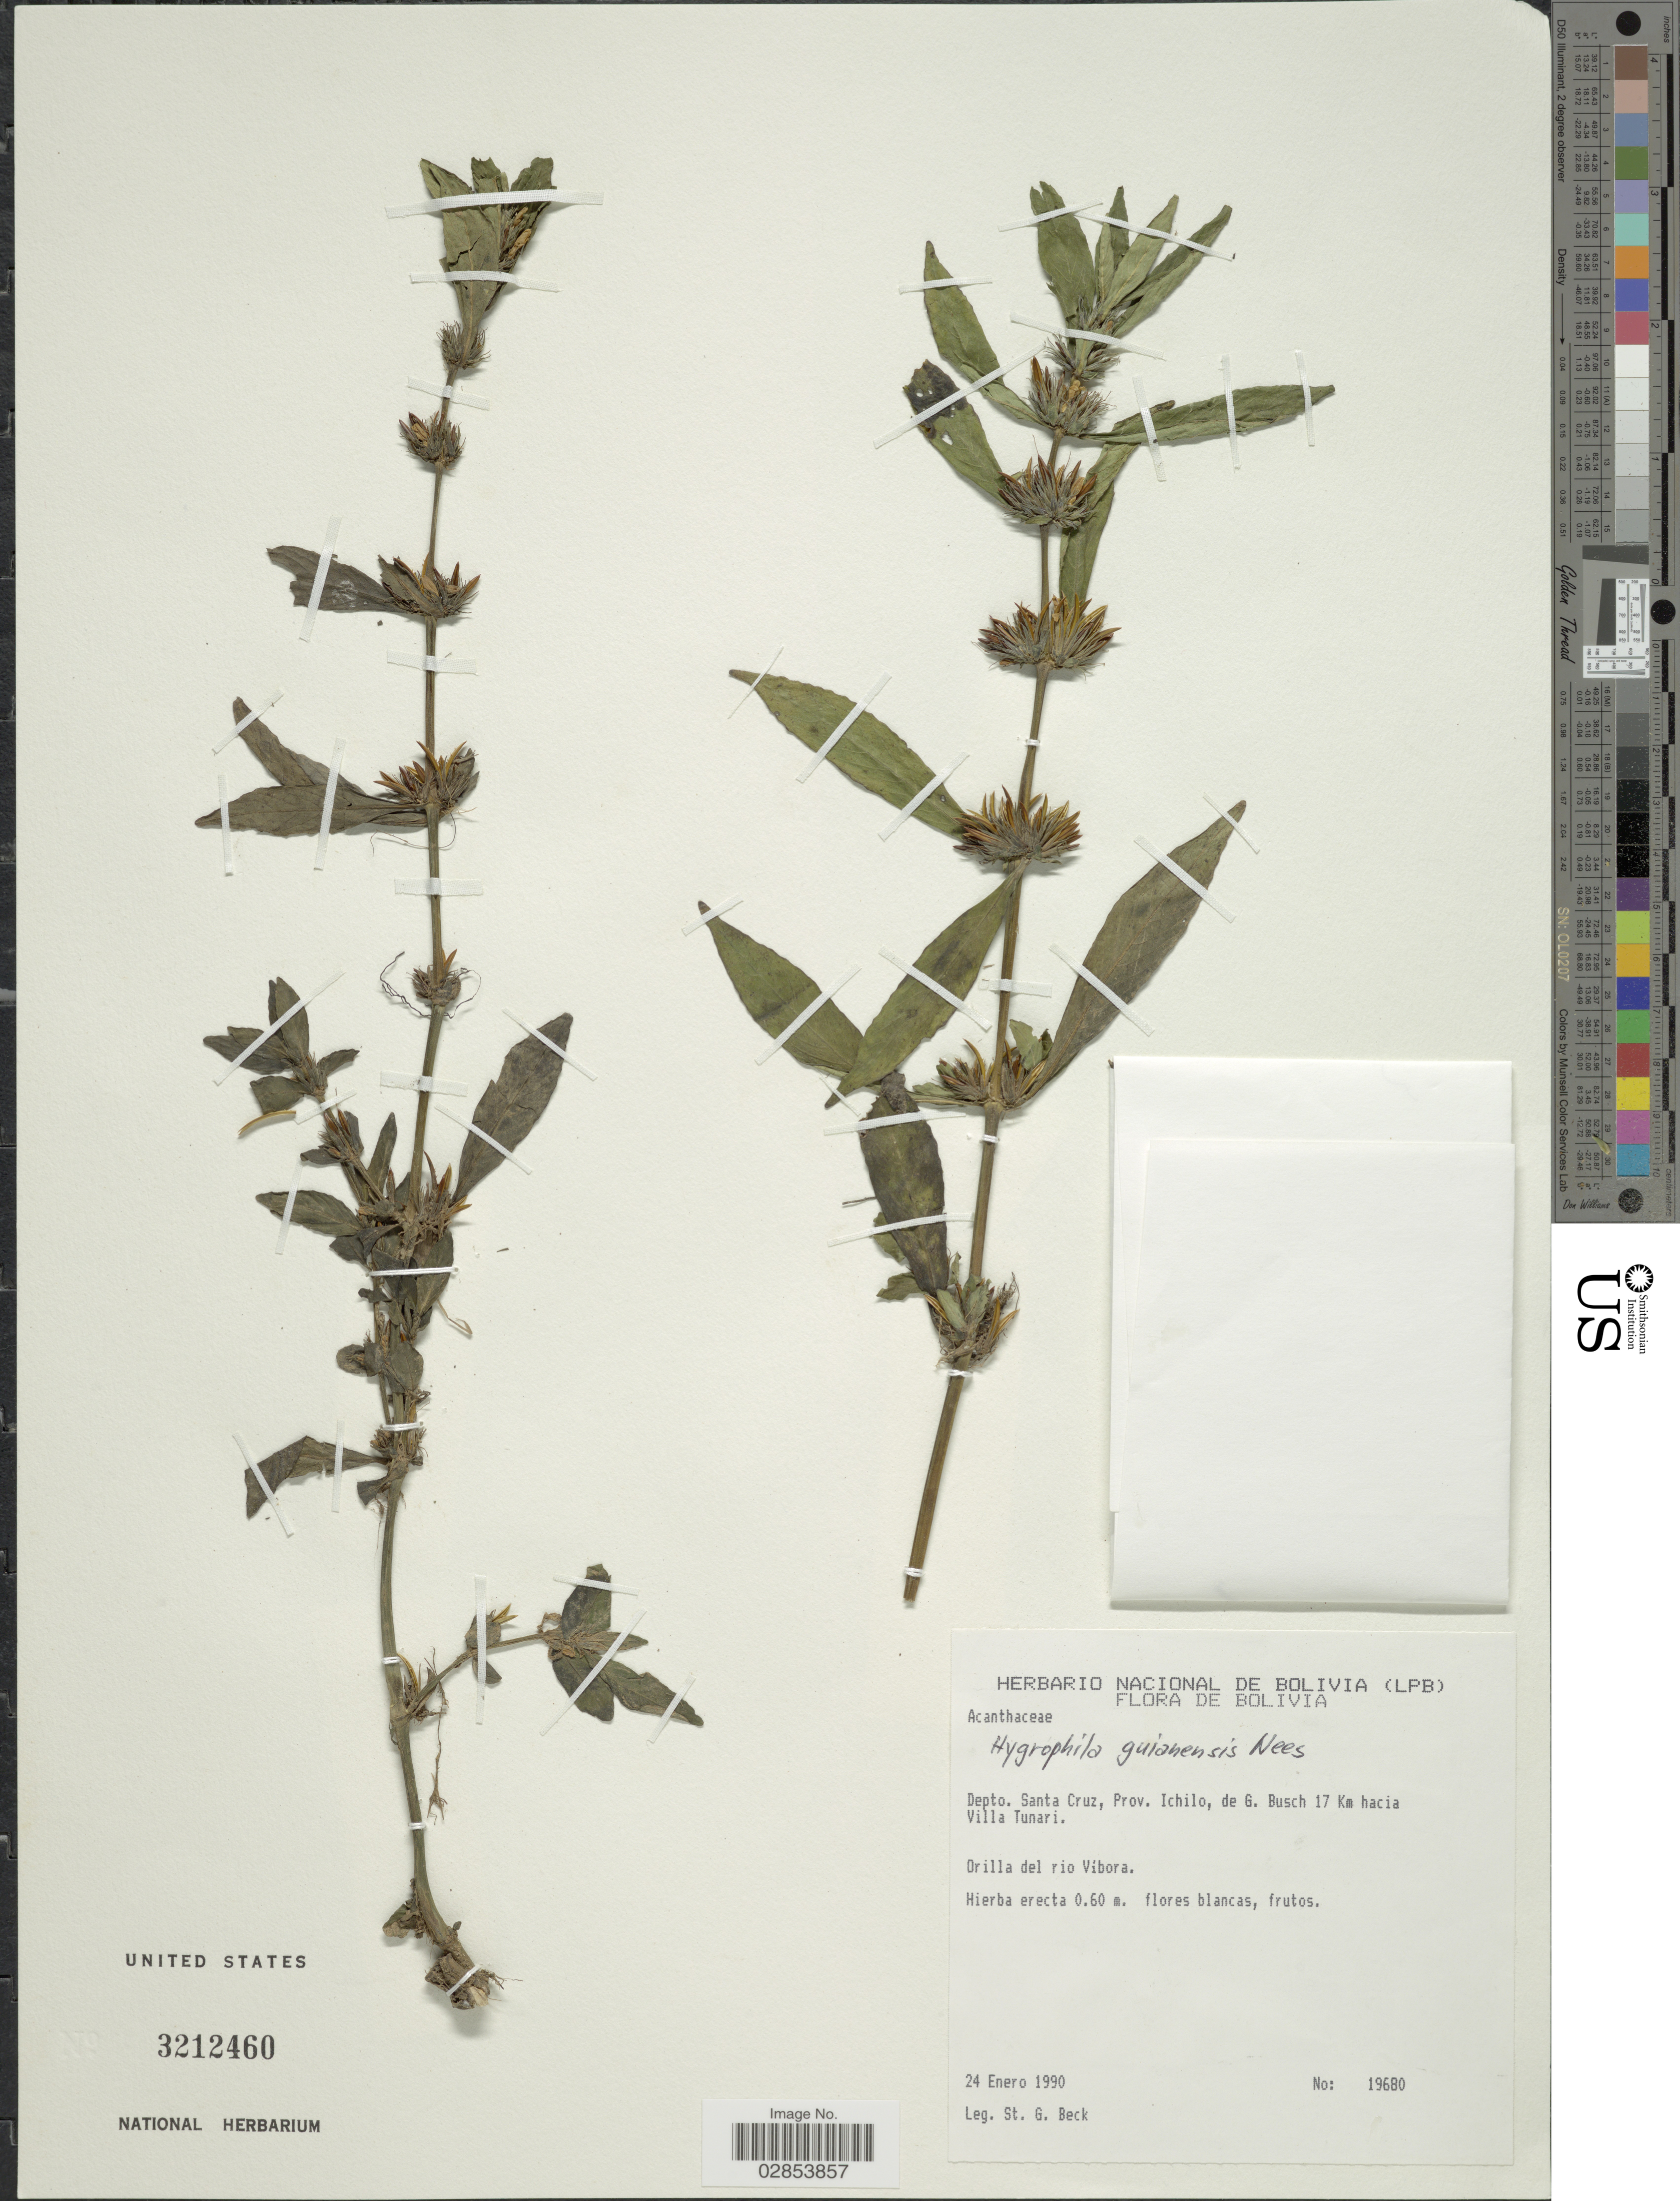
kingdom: Plantae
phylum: Tracheophyta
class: Magnoliopsida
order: Lamiales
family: Acanthaceae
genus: Hygrophila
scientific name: Hygrophila costata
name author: Nees & T. Nees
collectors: S. G. Beck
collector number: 19680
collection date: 1990-01-24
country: Bolivia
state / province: Santa Cruz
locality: Depto. Santa Cruz, Prov. Ichilo, de G. Busch 17 Km hacia Villa Tunari, Orilla del rio Vibora.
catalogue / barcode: US 3212460